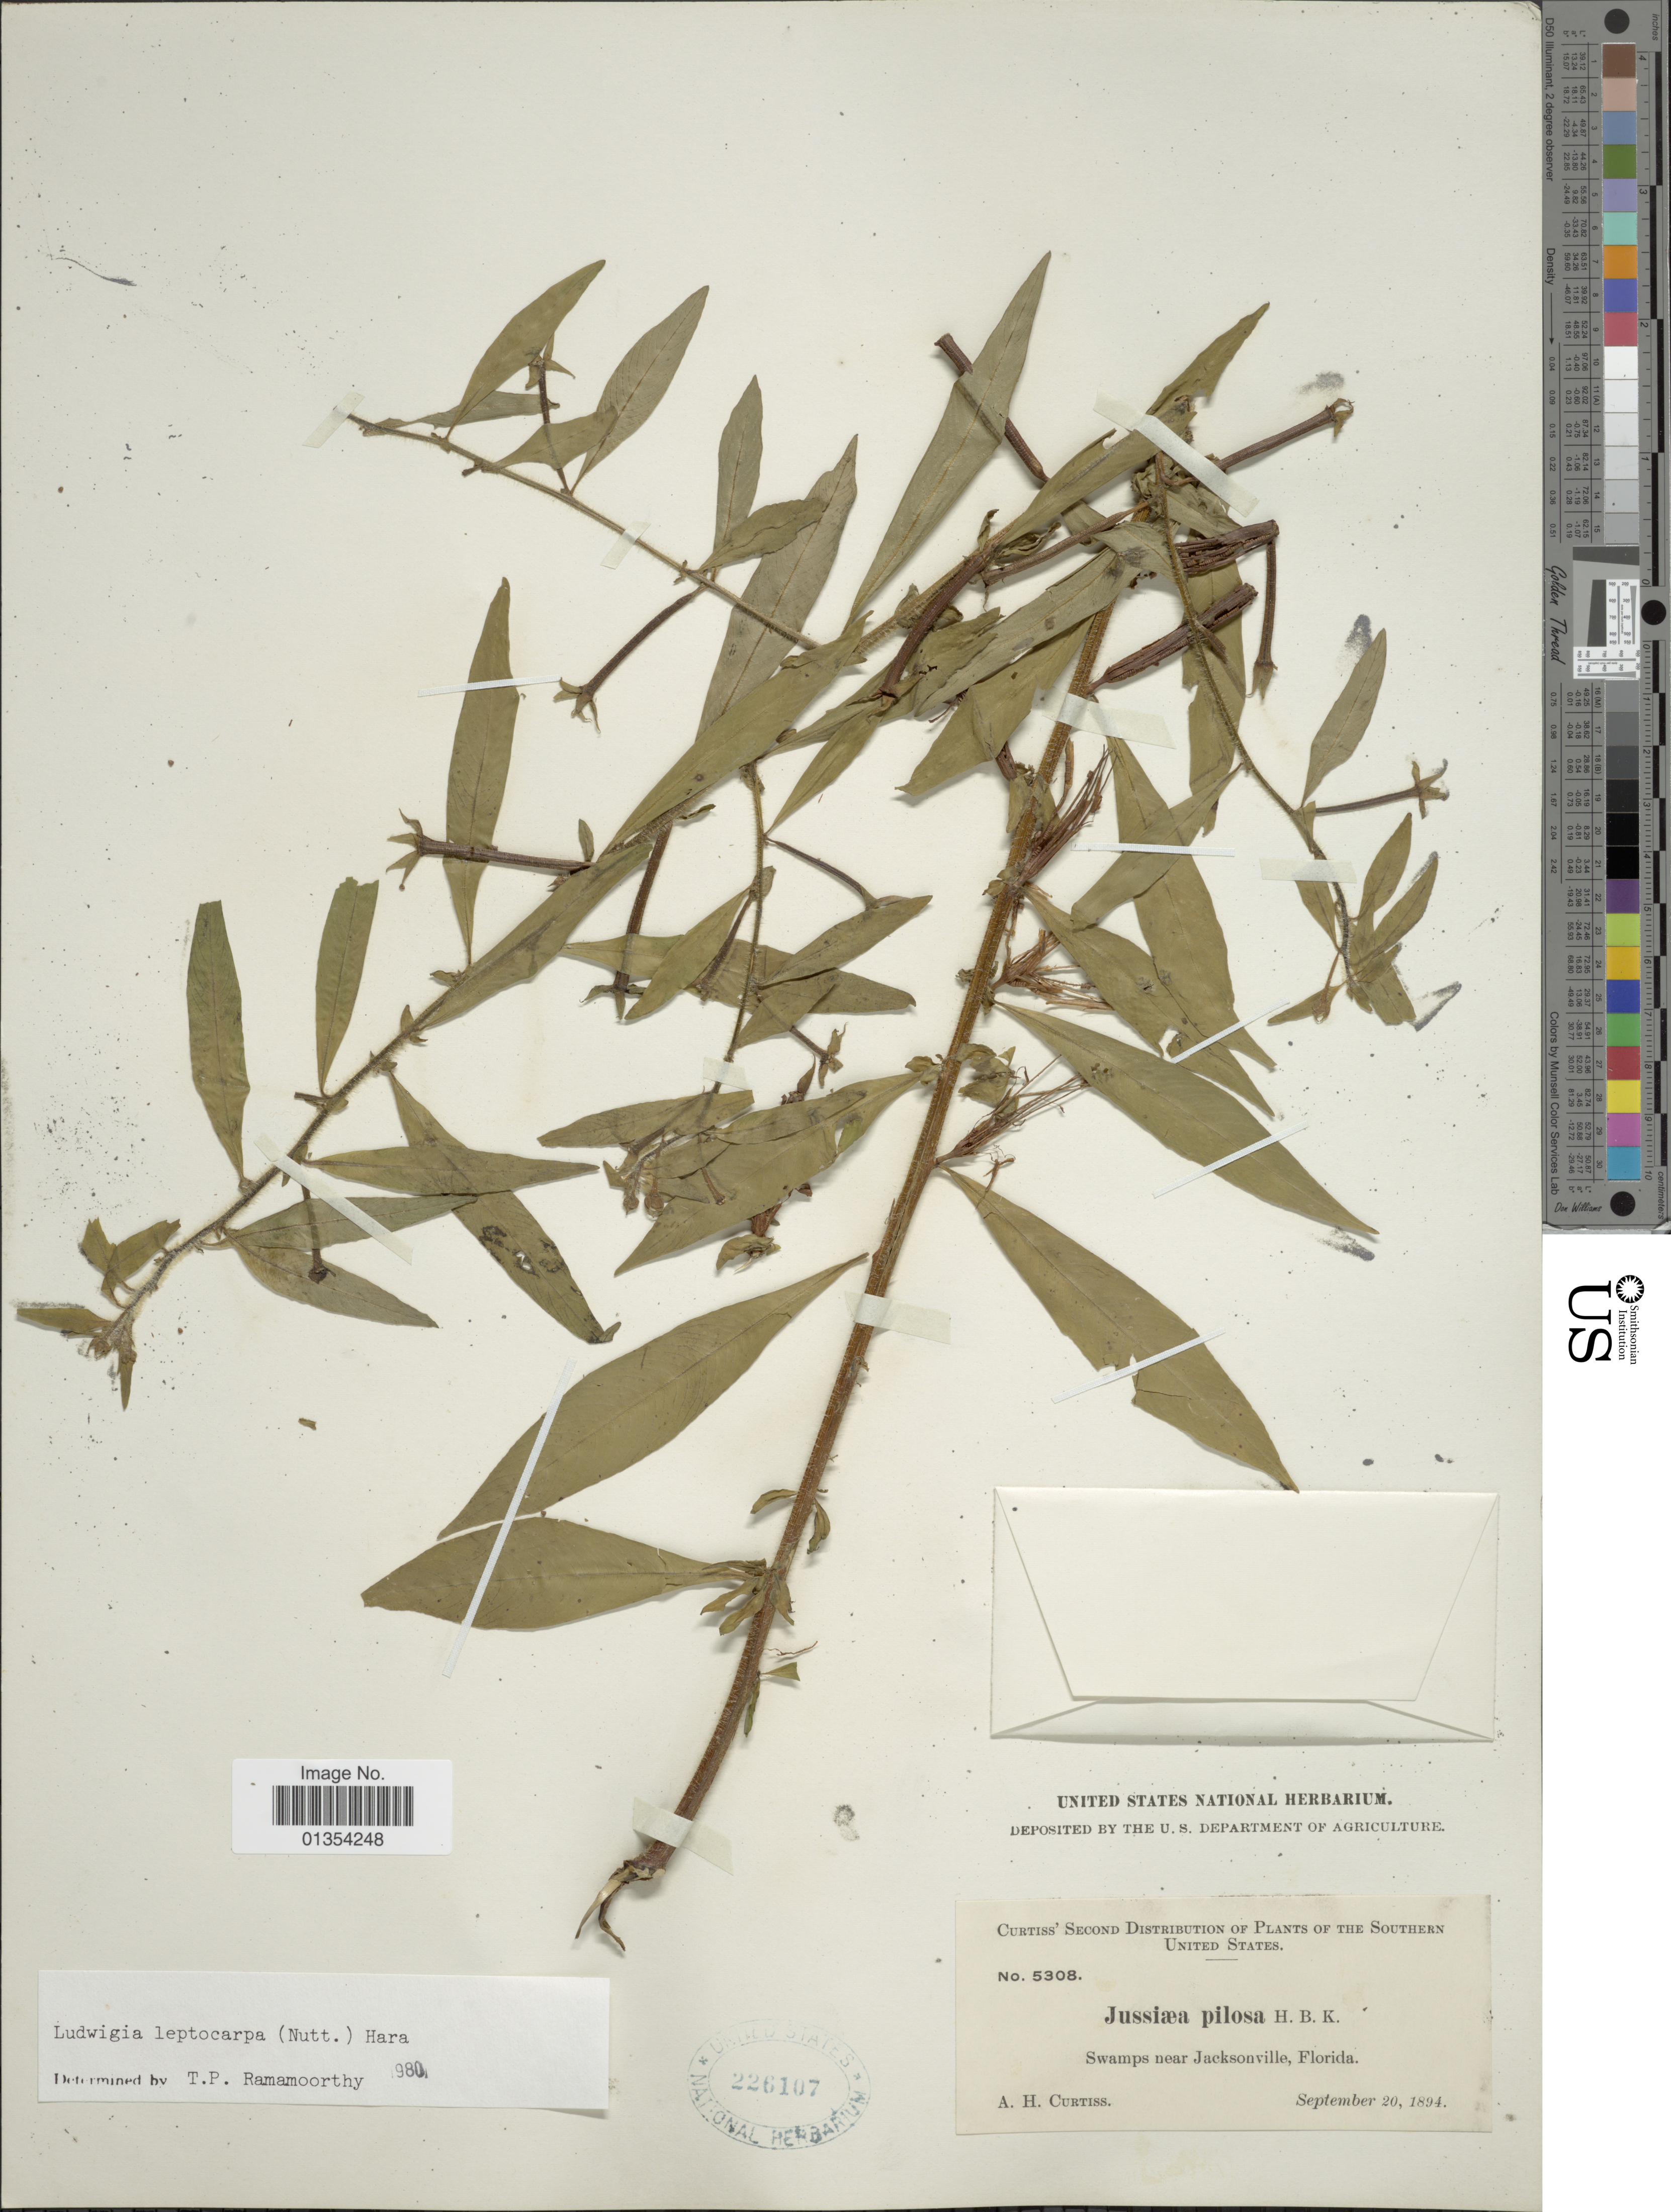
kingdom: Plantae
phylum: Tracheophyta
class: Magnoliopsida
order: Myrtales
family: Onagraceae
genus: Ludwigia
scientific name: Ludwigia leptocarpa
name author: (Nutt.) H. Hara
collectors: A. H. Curtiss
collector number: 5308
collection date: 1894-09-20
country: United States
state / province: Florida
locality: Swamps near Jacksonville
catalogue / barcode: US 226107